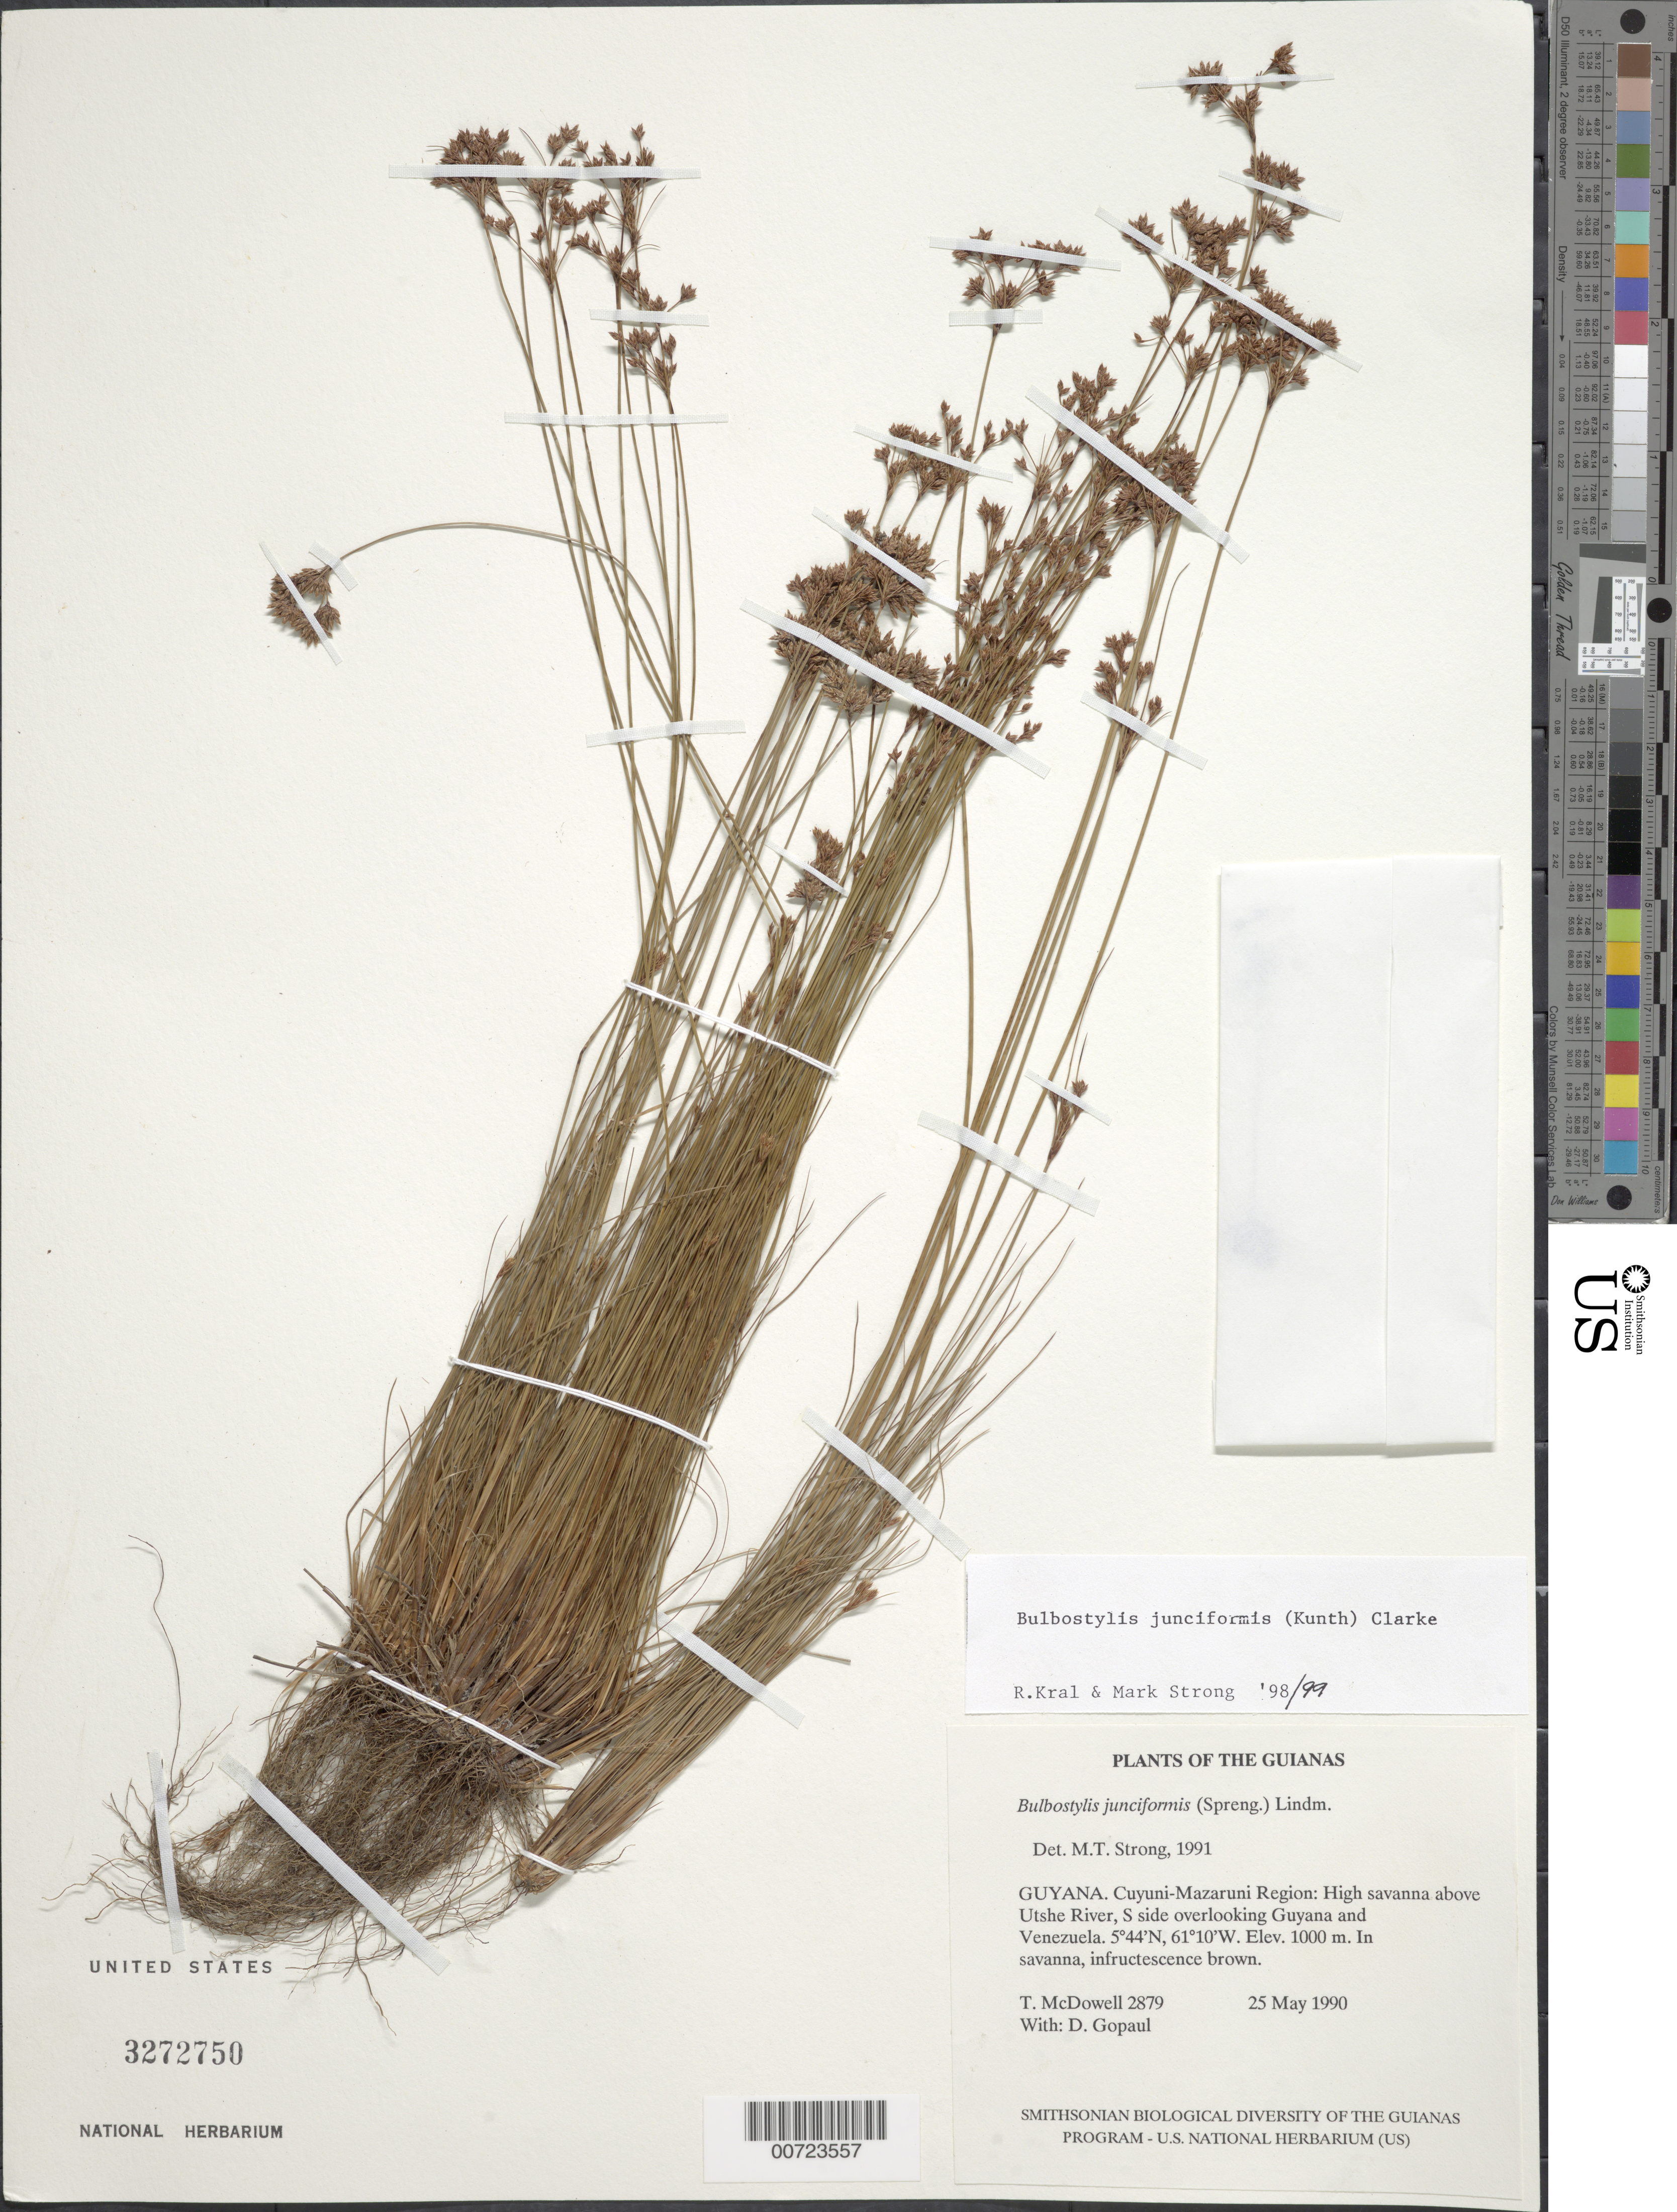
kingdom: Plantae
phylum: Tracheophyta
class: Liliopsida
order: Poales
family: Cyperaceae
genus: Bulbostylis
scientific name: Bulbostylis junciformis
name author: (Kunth) C.B. Clarke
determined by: Kral, R.; Strong, M. T.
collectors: T. McDowell & D. Gopaul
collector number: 2879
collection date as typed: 25 May 1990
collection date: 1990-05-25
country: Guyana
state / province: Cuyuni-Mazaruni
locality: Utshi River, south side overlooking Guyana & Venezuela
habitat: High savanna above river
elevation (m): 1000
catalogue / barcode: US 3272750